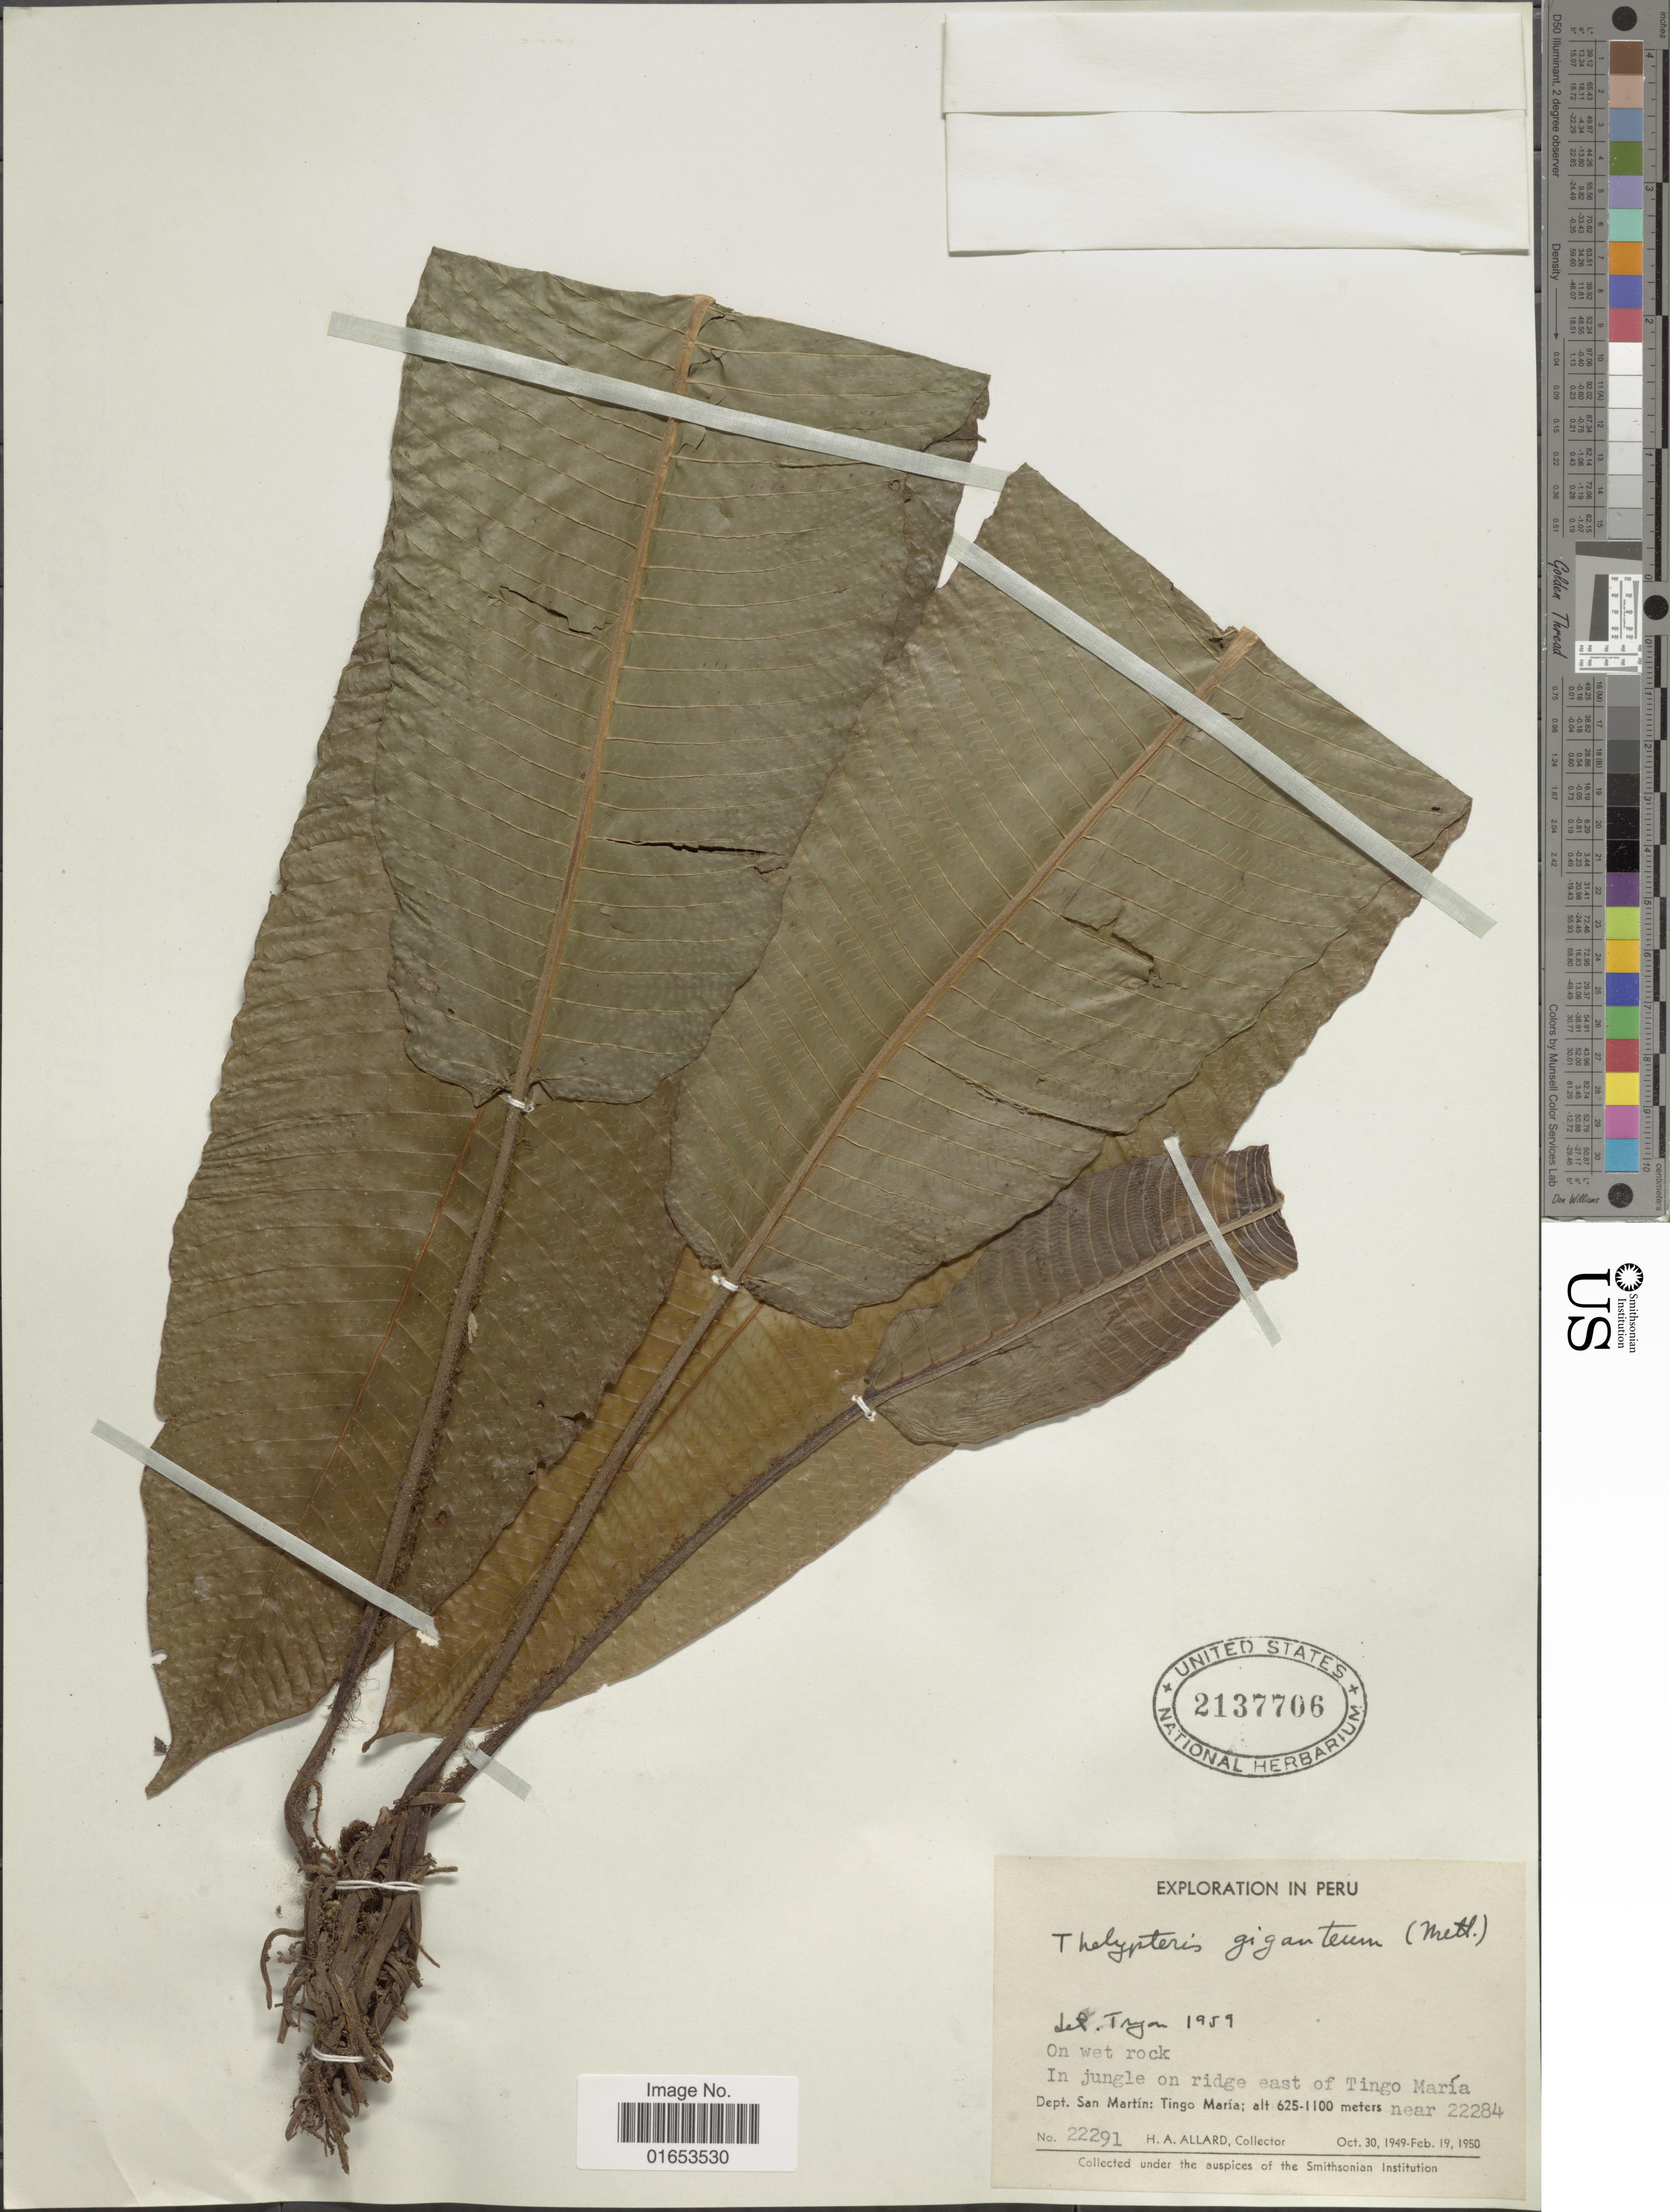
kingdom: Plantae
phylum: Tracheophyta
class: Polypodiopsida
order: Polypodiales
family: Thelypteridaceae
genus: Meniscium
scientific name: Meniscium giganteum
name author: Mett.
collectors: H. A. Allard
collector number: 22291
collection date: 1949-10-30/1950-02-19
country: Peru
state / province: San Martín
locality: Tingo María. In jungle on ridge east of Tingo María. near 22284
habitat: on wet rock, in jungle on ridge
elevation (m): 625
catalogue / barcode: US 2137706